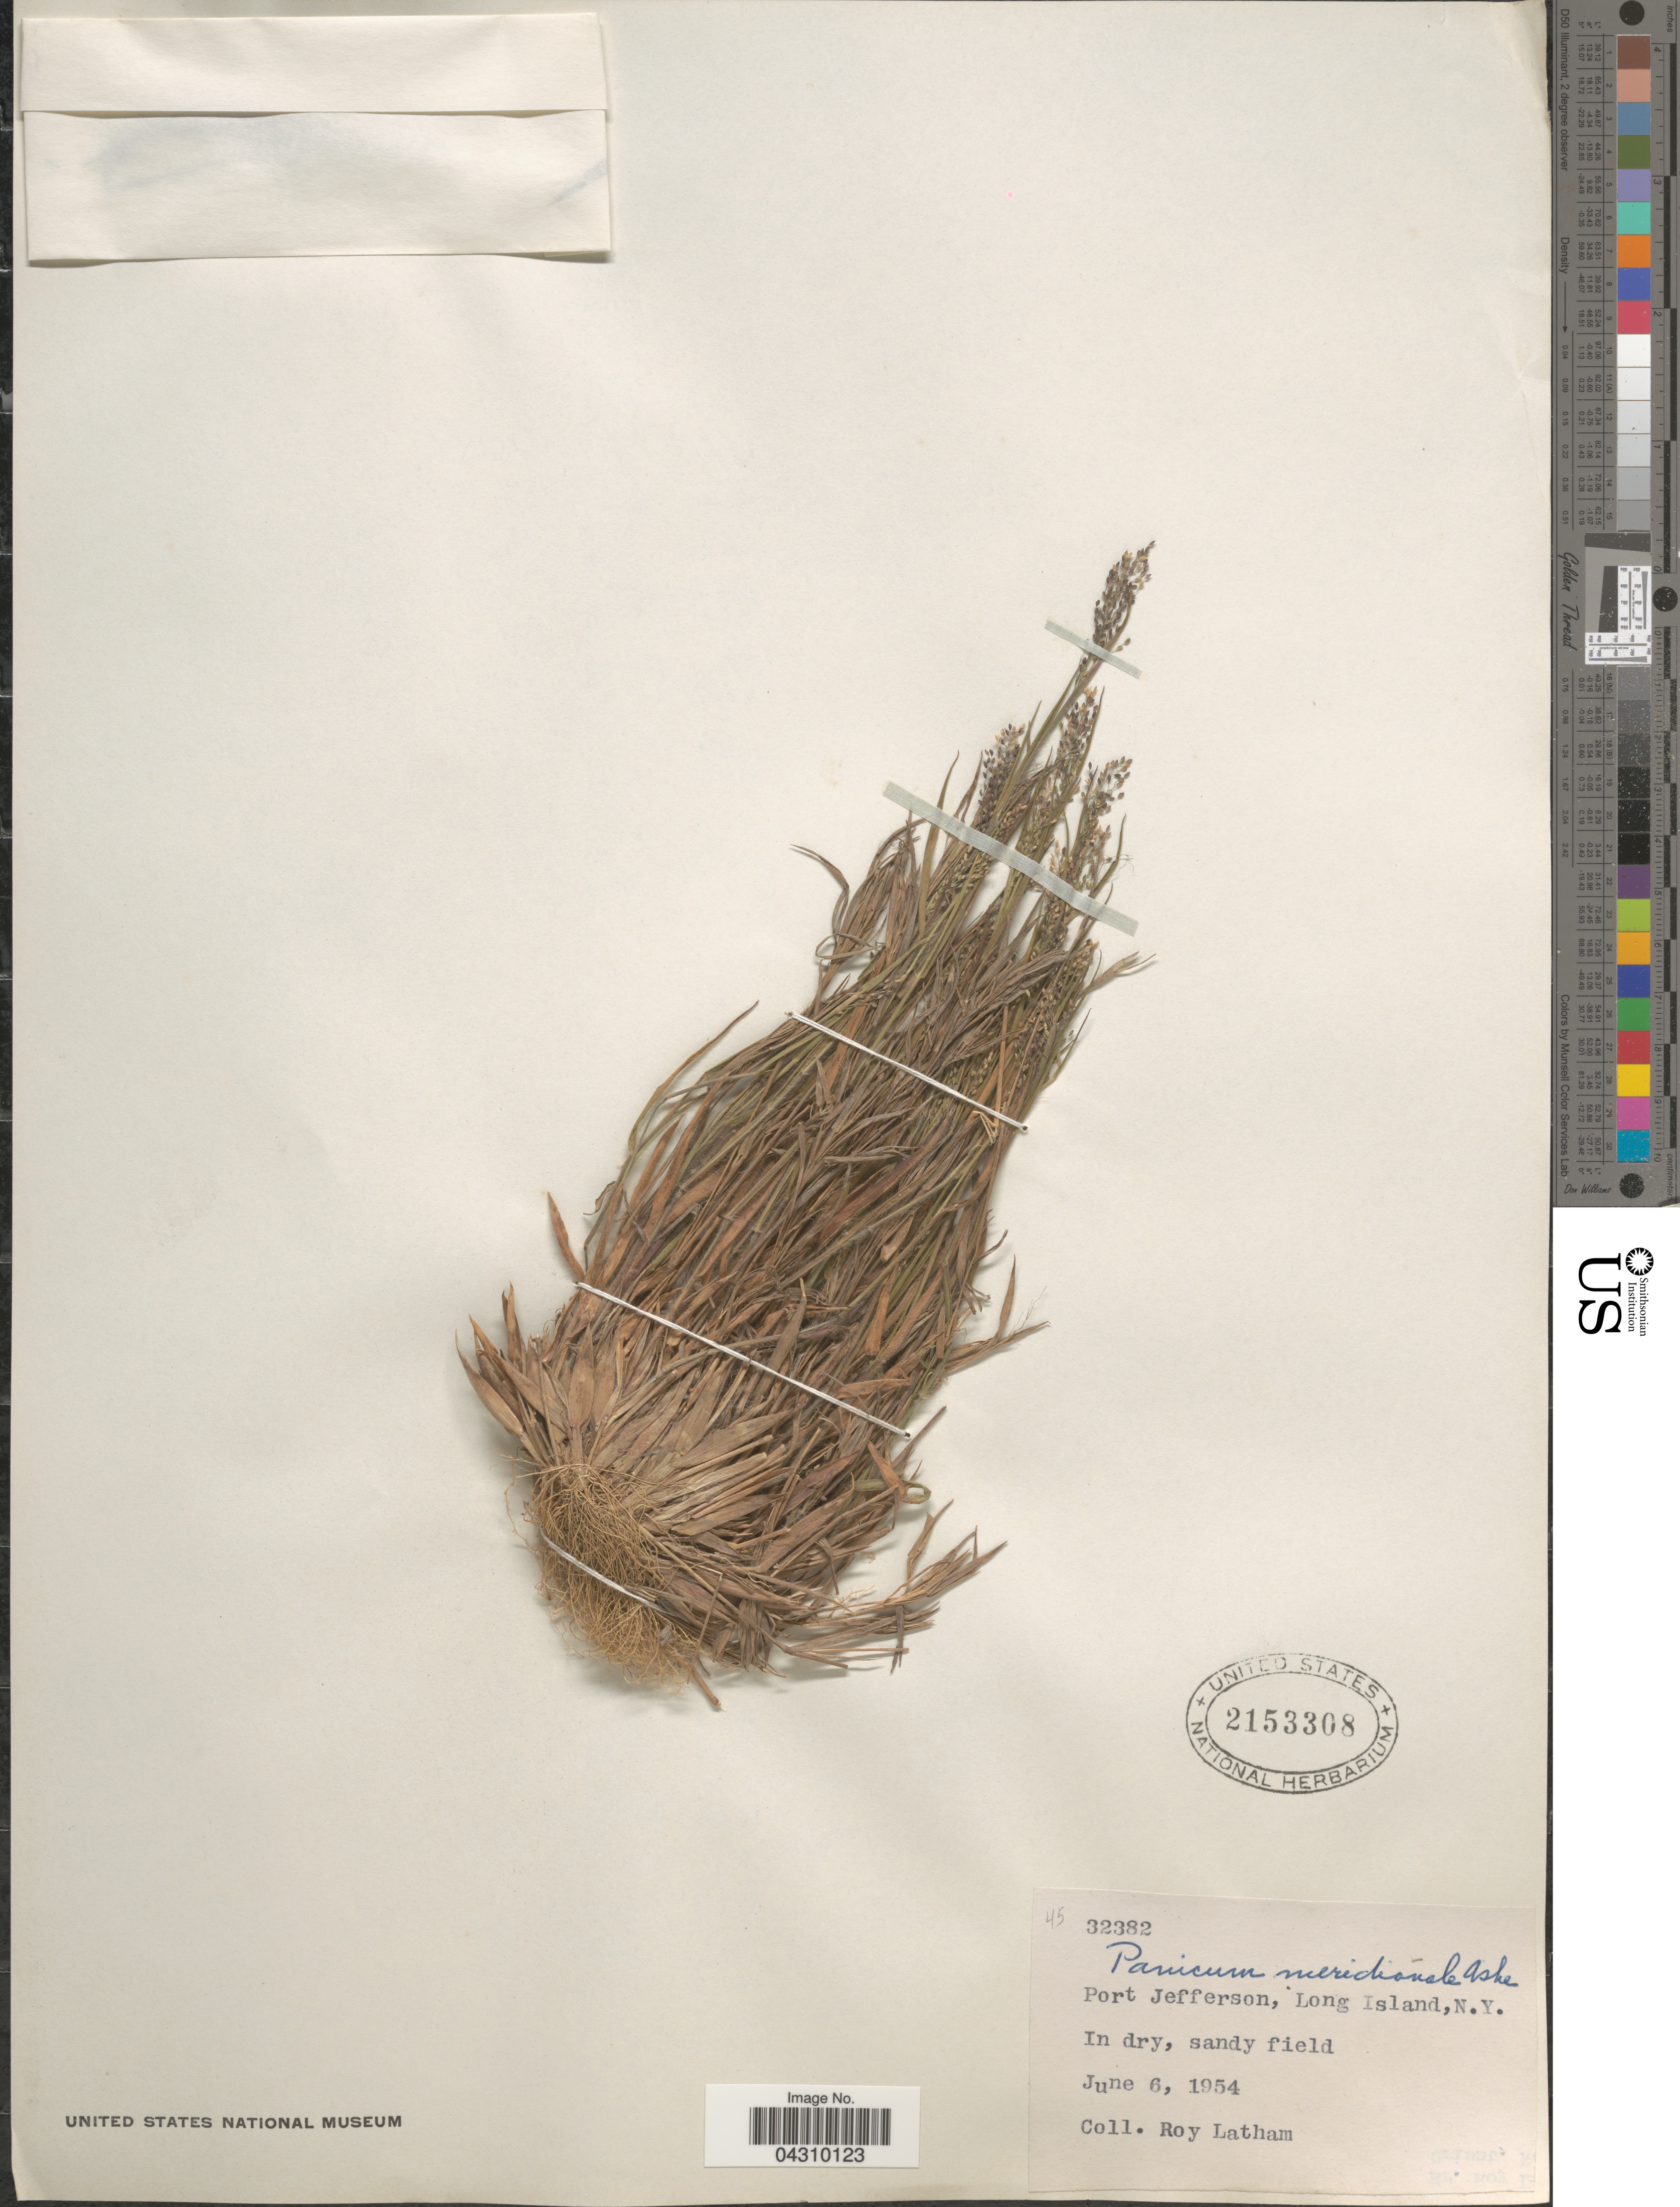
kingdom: Plantae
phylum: Tracheophyta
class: Liliopsida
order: Poales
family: Poaceae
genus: Dichanthelium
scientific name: Dichanthelium acuminatum var. acuminatum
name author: (Sw.) Gould & C.A. Clark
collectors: R. Latham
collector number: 32382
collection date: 1954-06-06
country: United States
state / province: New York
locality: Port Jefferson, Long Island.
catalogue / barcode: US 2153308